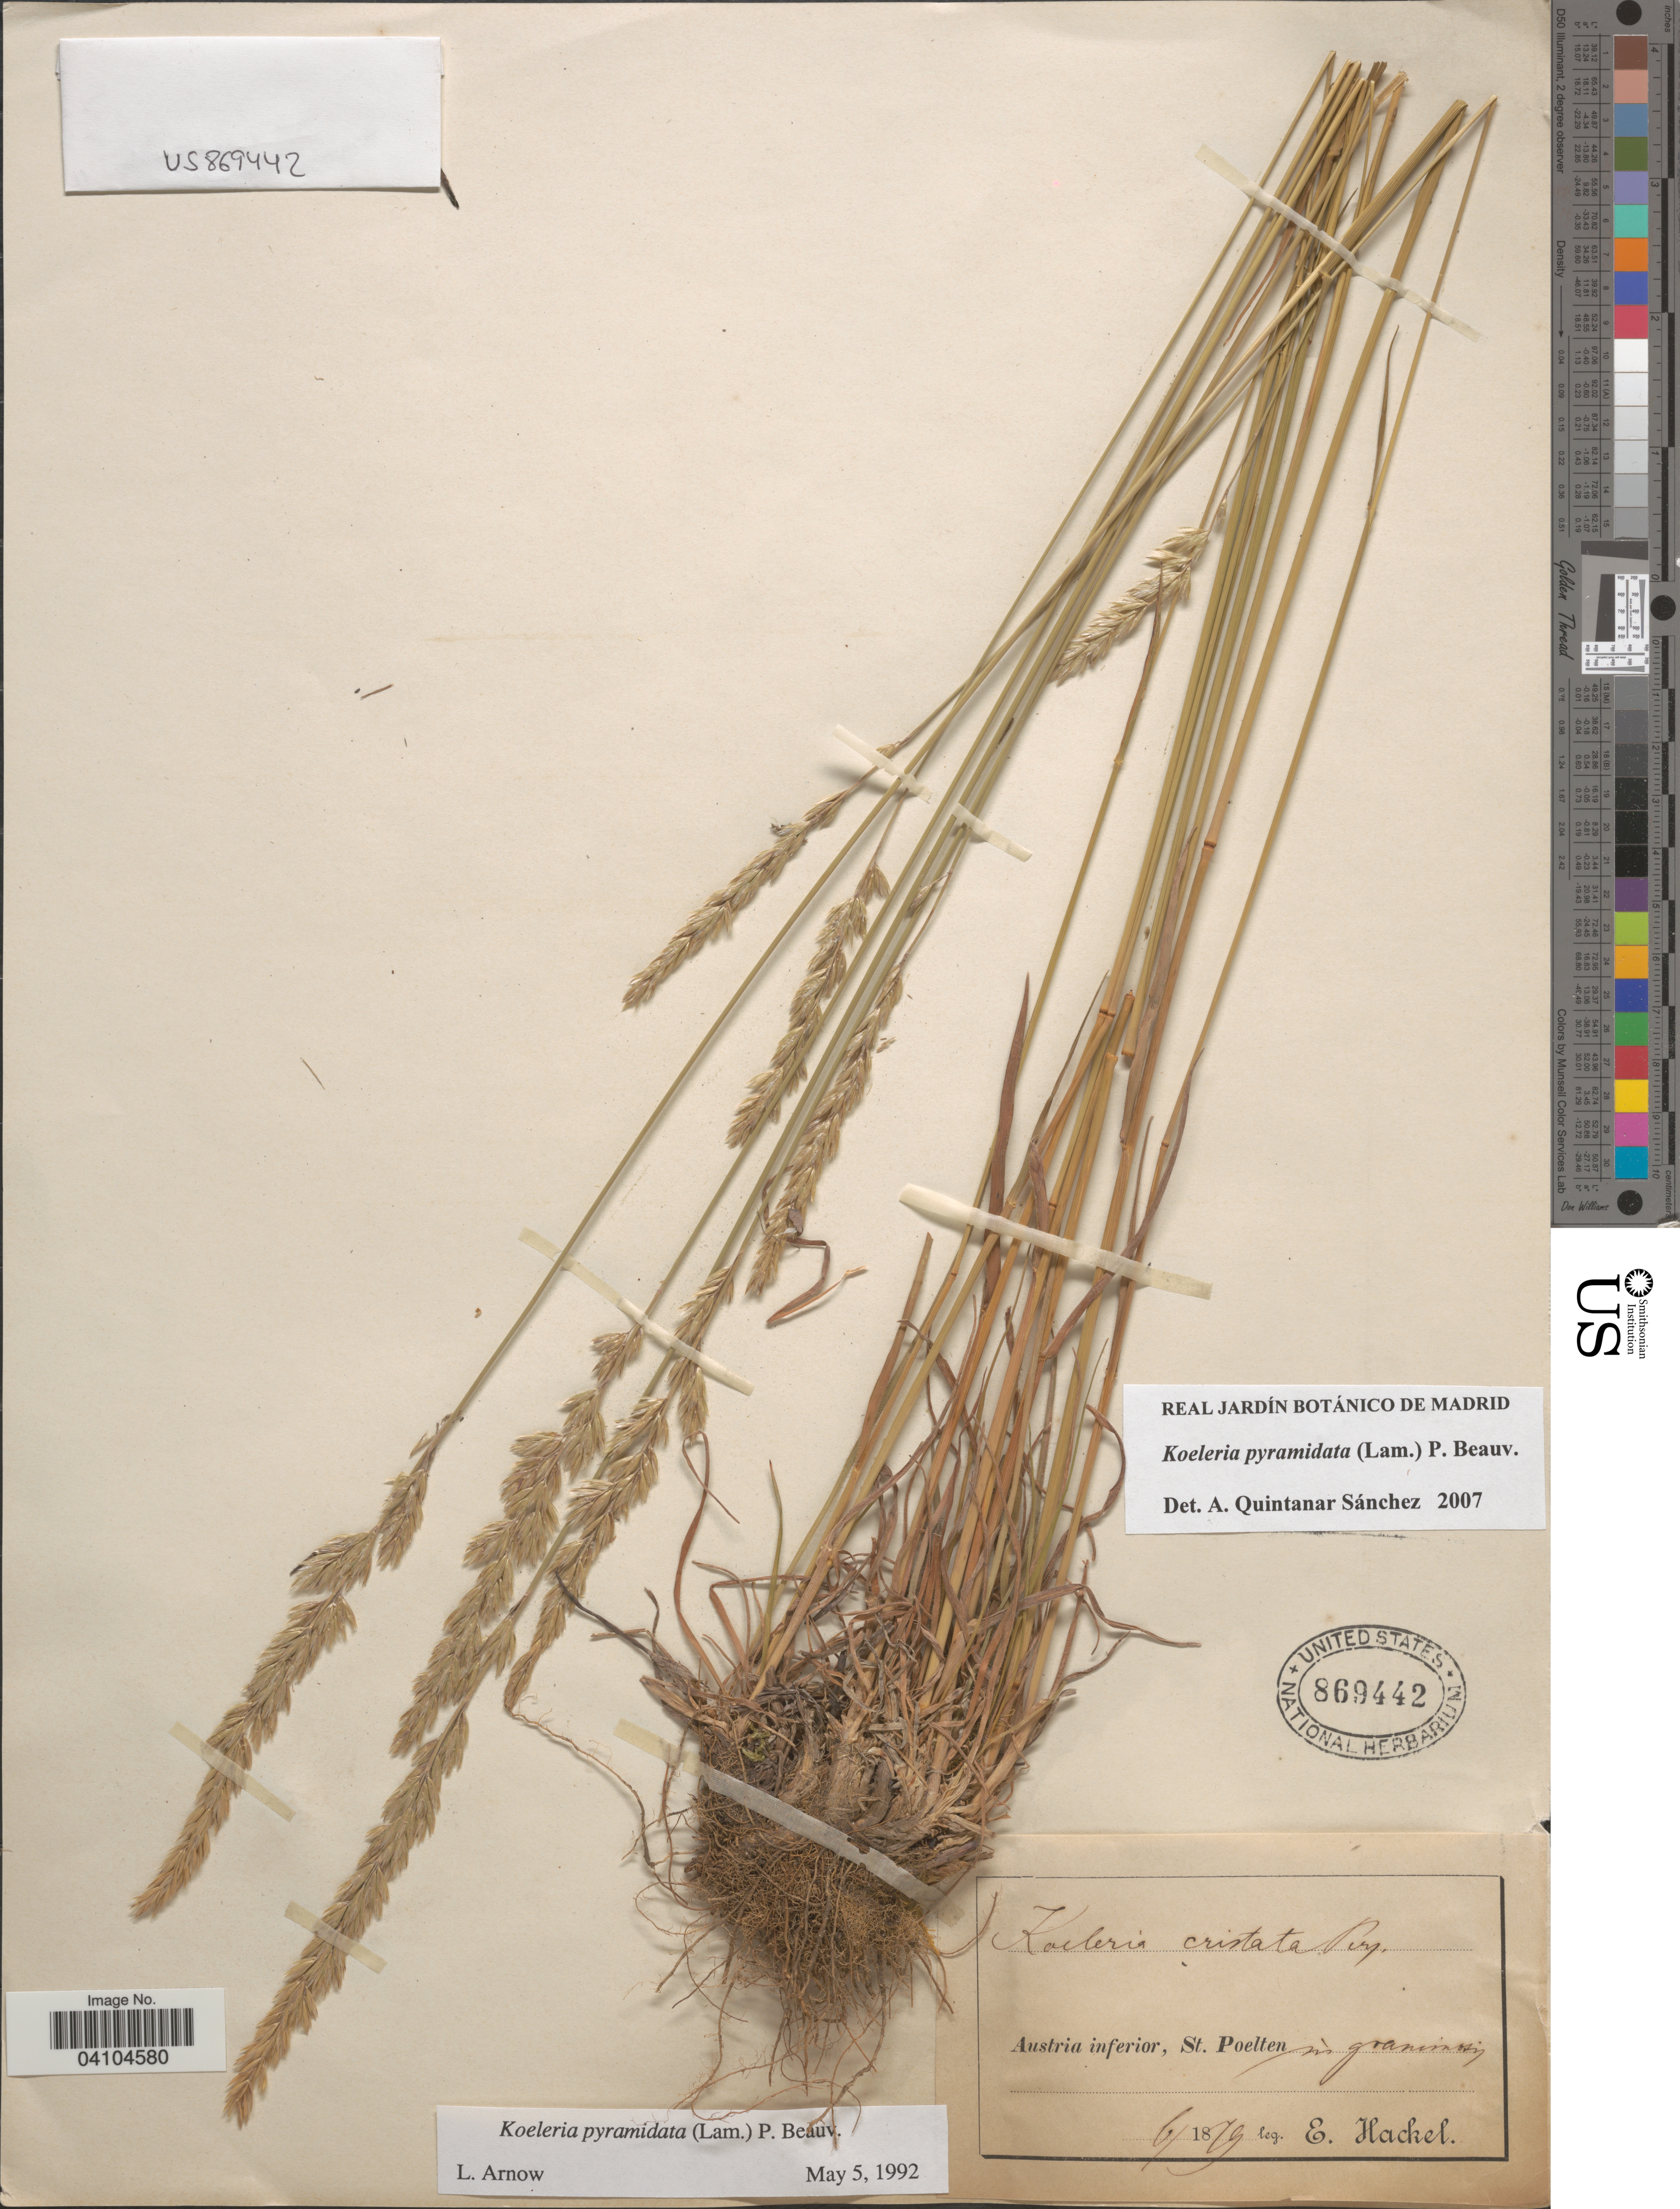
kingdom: Plantae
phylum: Tracheophyta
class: Liliopsida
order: Poales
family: Poaceae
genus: Koeleria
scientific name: Koeleria pyramidata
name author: (Lam.) P. Beauv.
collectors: E. Hackel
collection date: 1879-06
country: Austria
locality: Austria inferior, St. Poelten in graminosis.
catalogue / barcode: US 869442